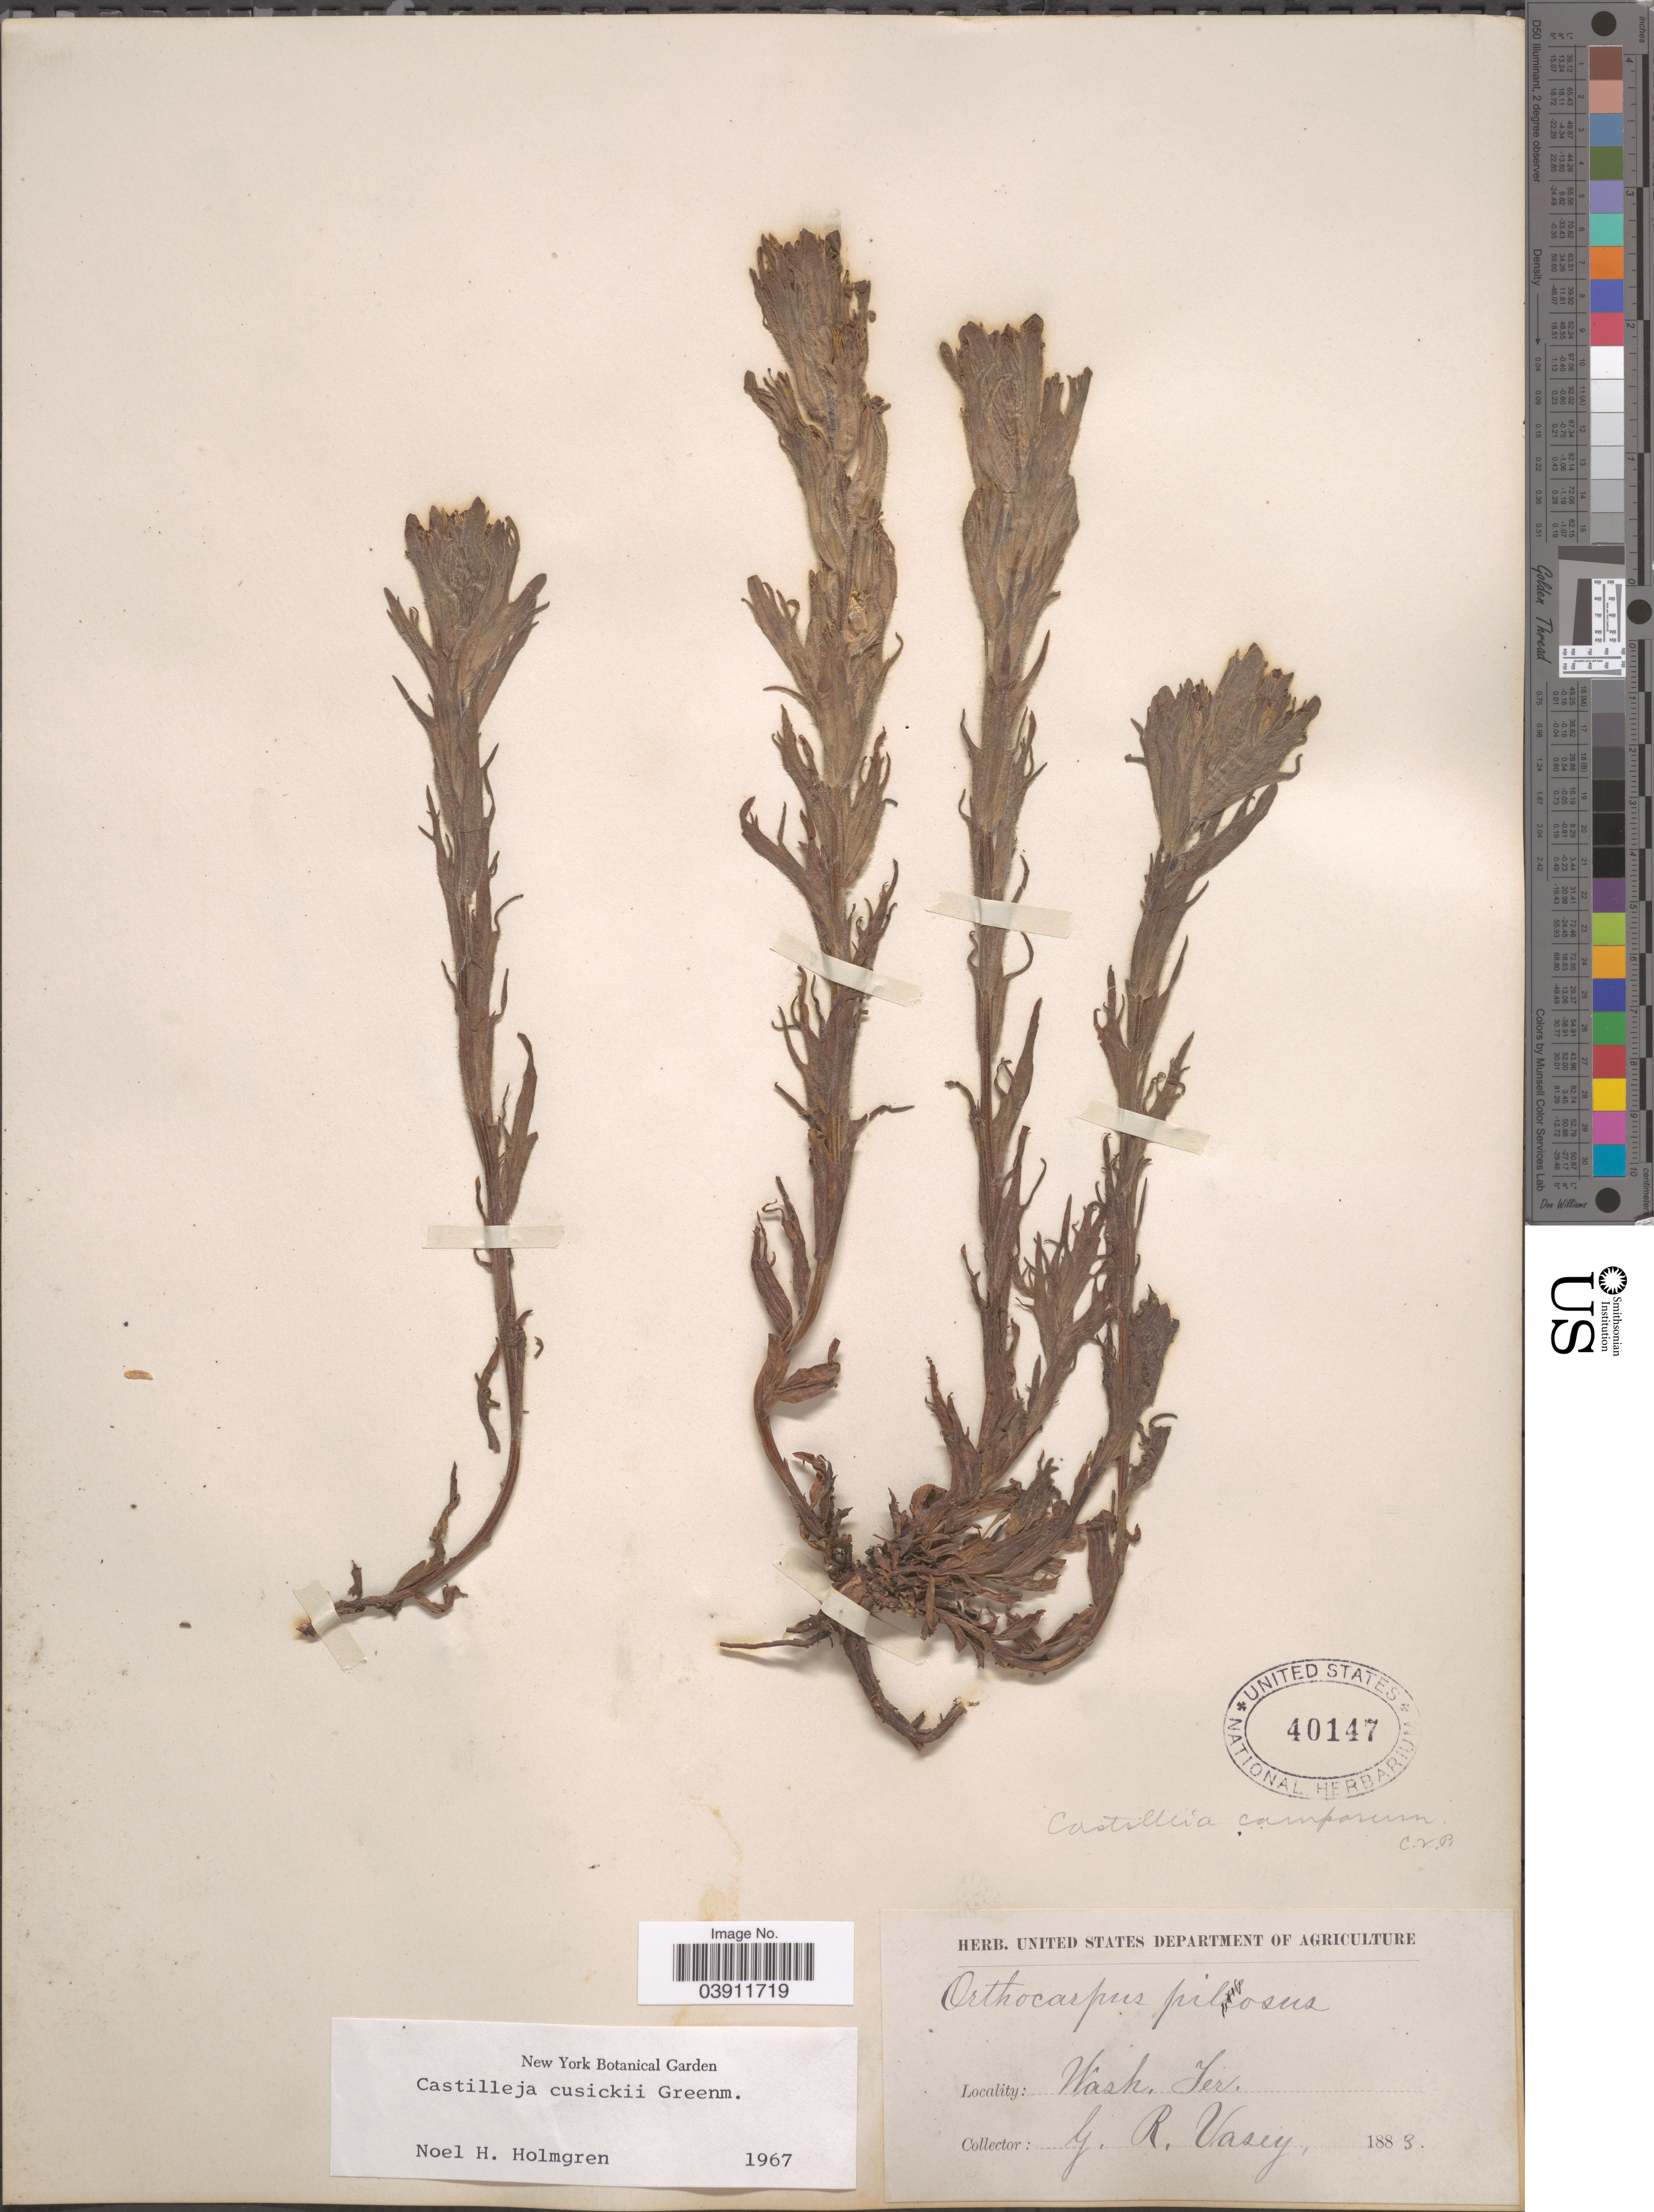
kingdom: Plantae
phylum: Tracheophyta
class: Magnoliopsida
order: Lamiales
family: Orobanchaceae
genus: Castilleja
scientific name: Castilleja cusickii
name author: Greenm.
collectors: G. R. Vasey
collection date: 1883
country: United States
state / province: Washington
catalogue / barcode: US 40147